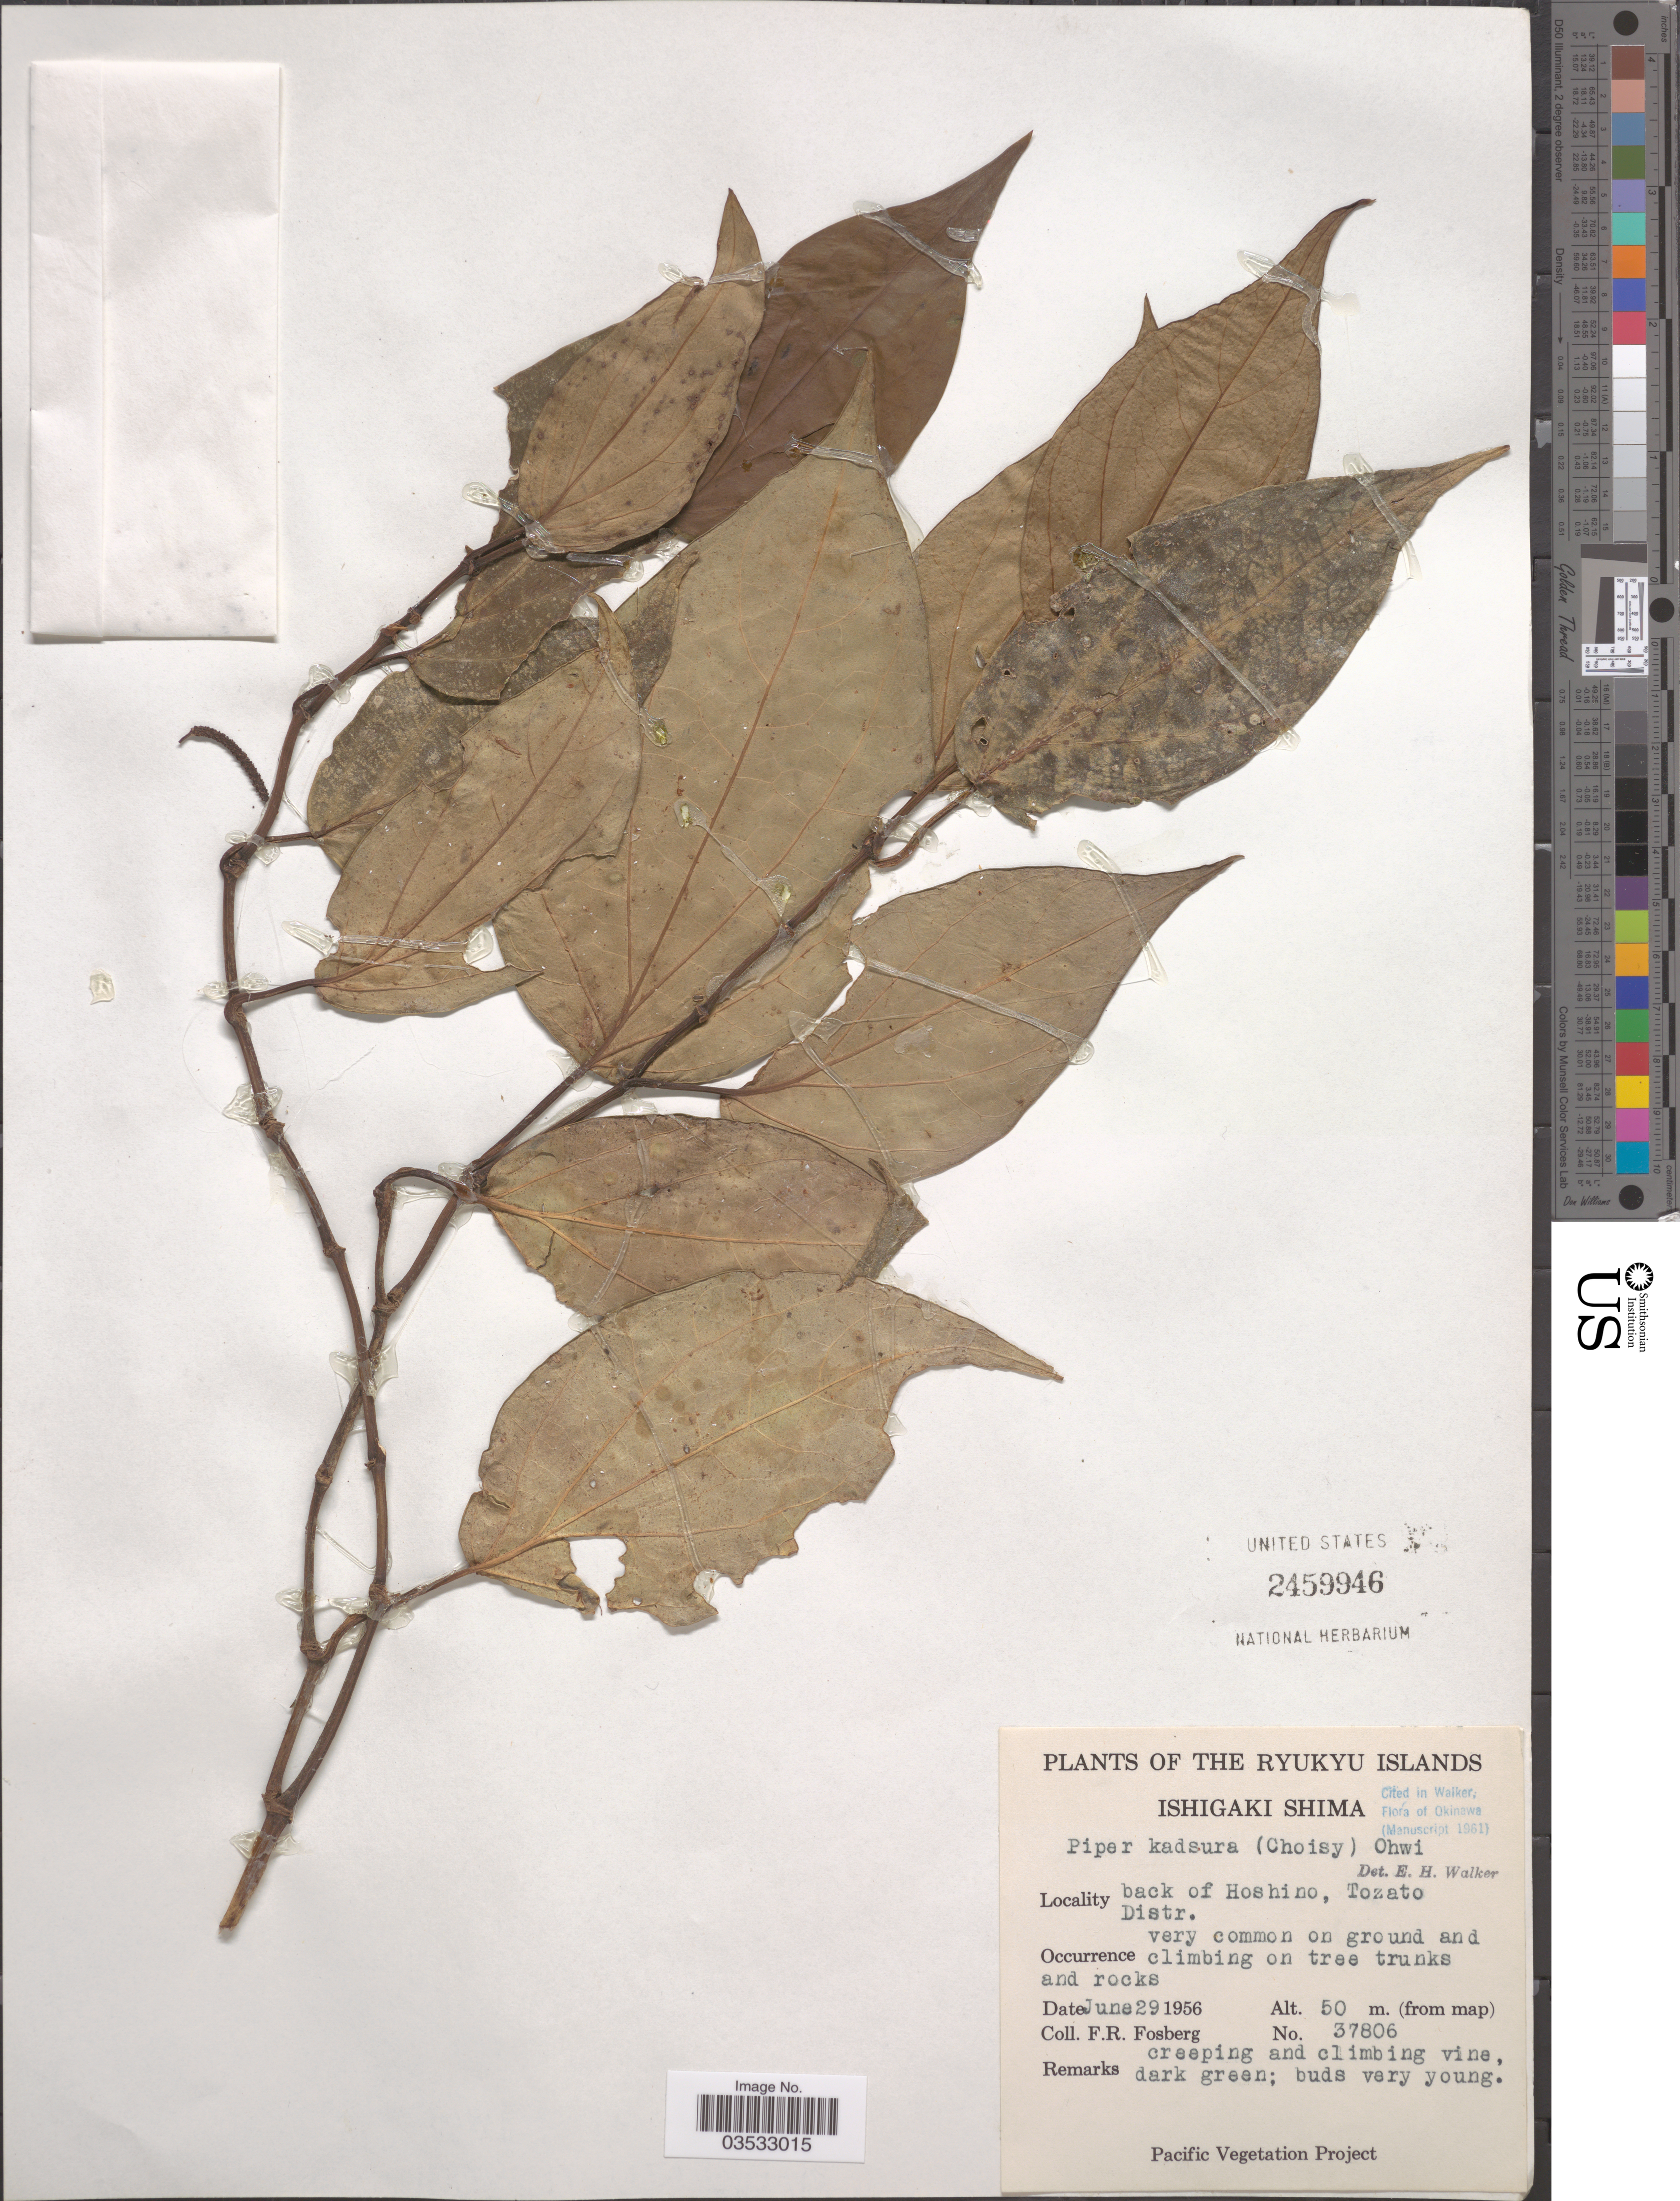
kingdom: Plantae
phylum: Tracheophyta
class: Magnoliopsida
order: Piperales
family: Piperaceae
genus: Piper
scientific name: Piper kadsura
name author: (Choisy) Ohwi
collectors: F. R. Fosberg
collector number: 37806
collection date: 1956-06-29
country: Japan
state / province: Okinawa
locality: The Ryukyu Islands. Ishigaki Shima. Back of Hoshino, Tozato Distr.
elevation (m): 50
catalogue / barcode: US 2459946